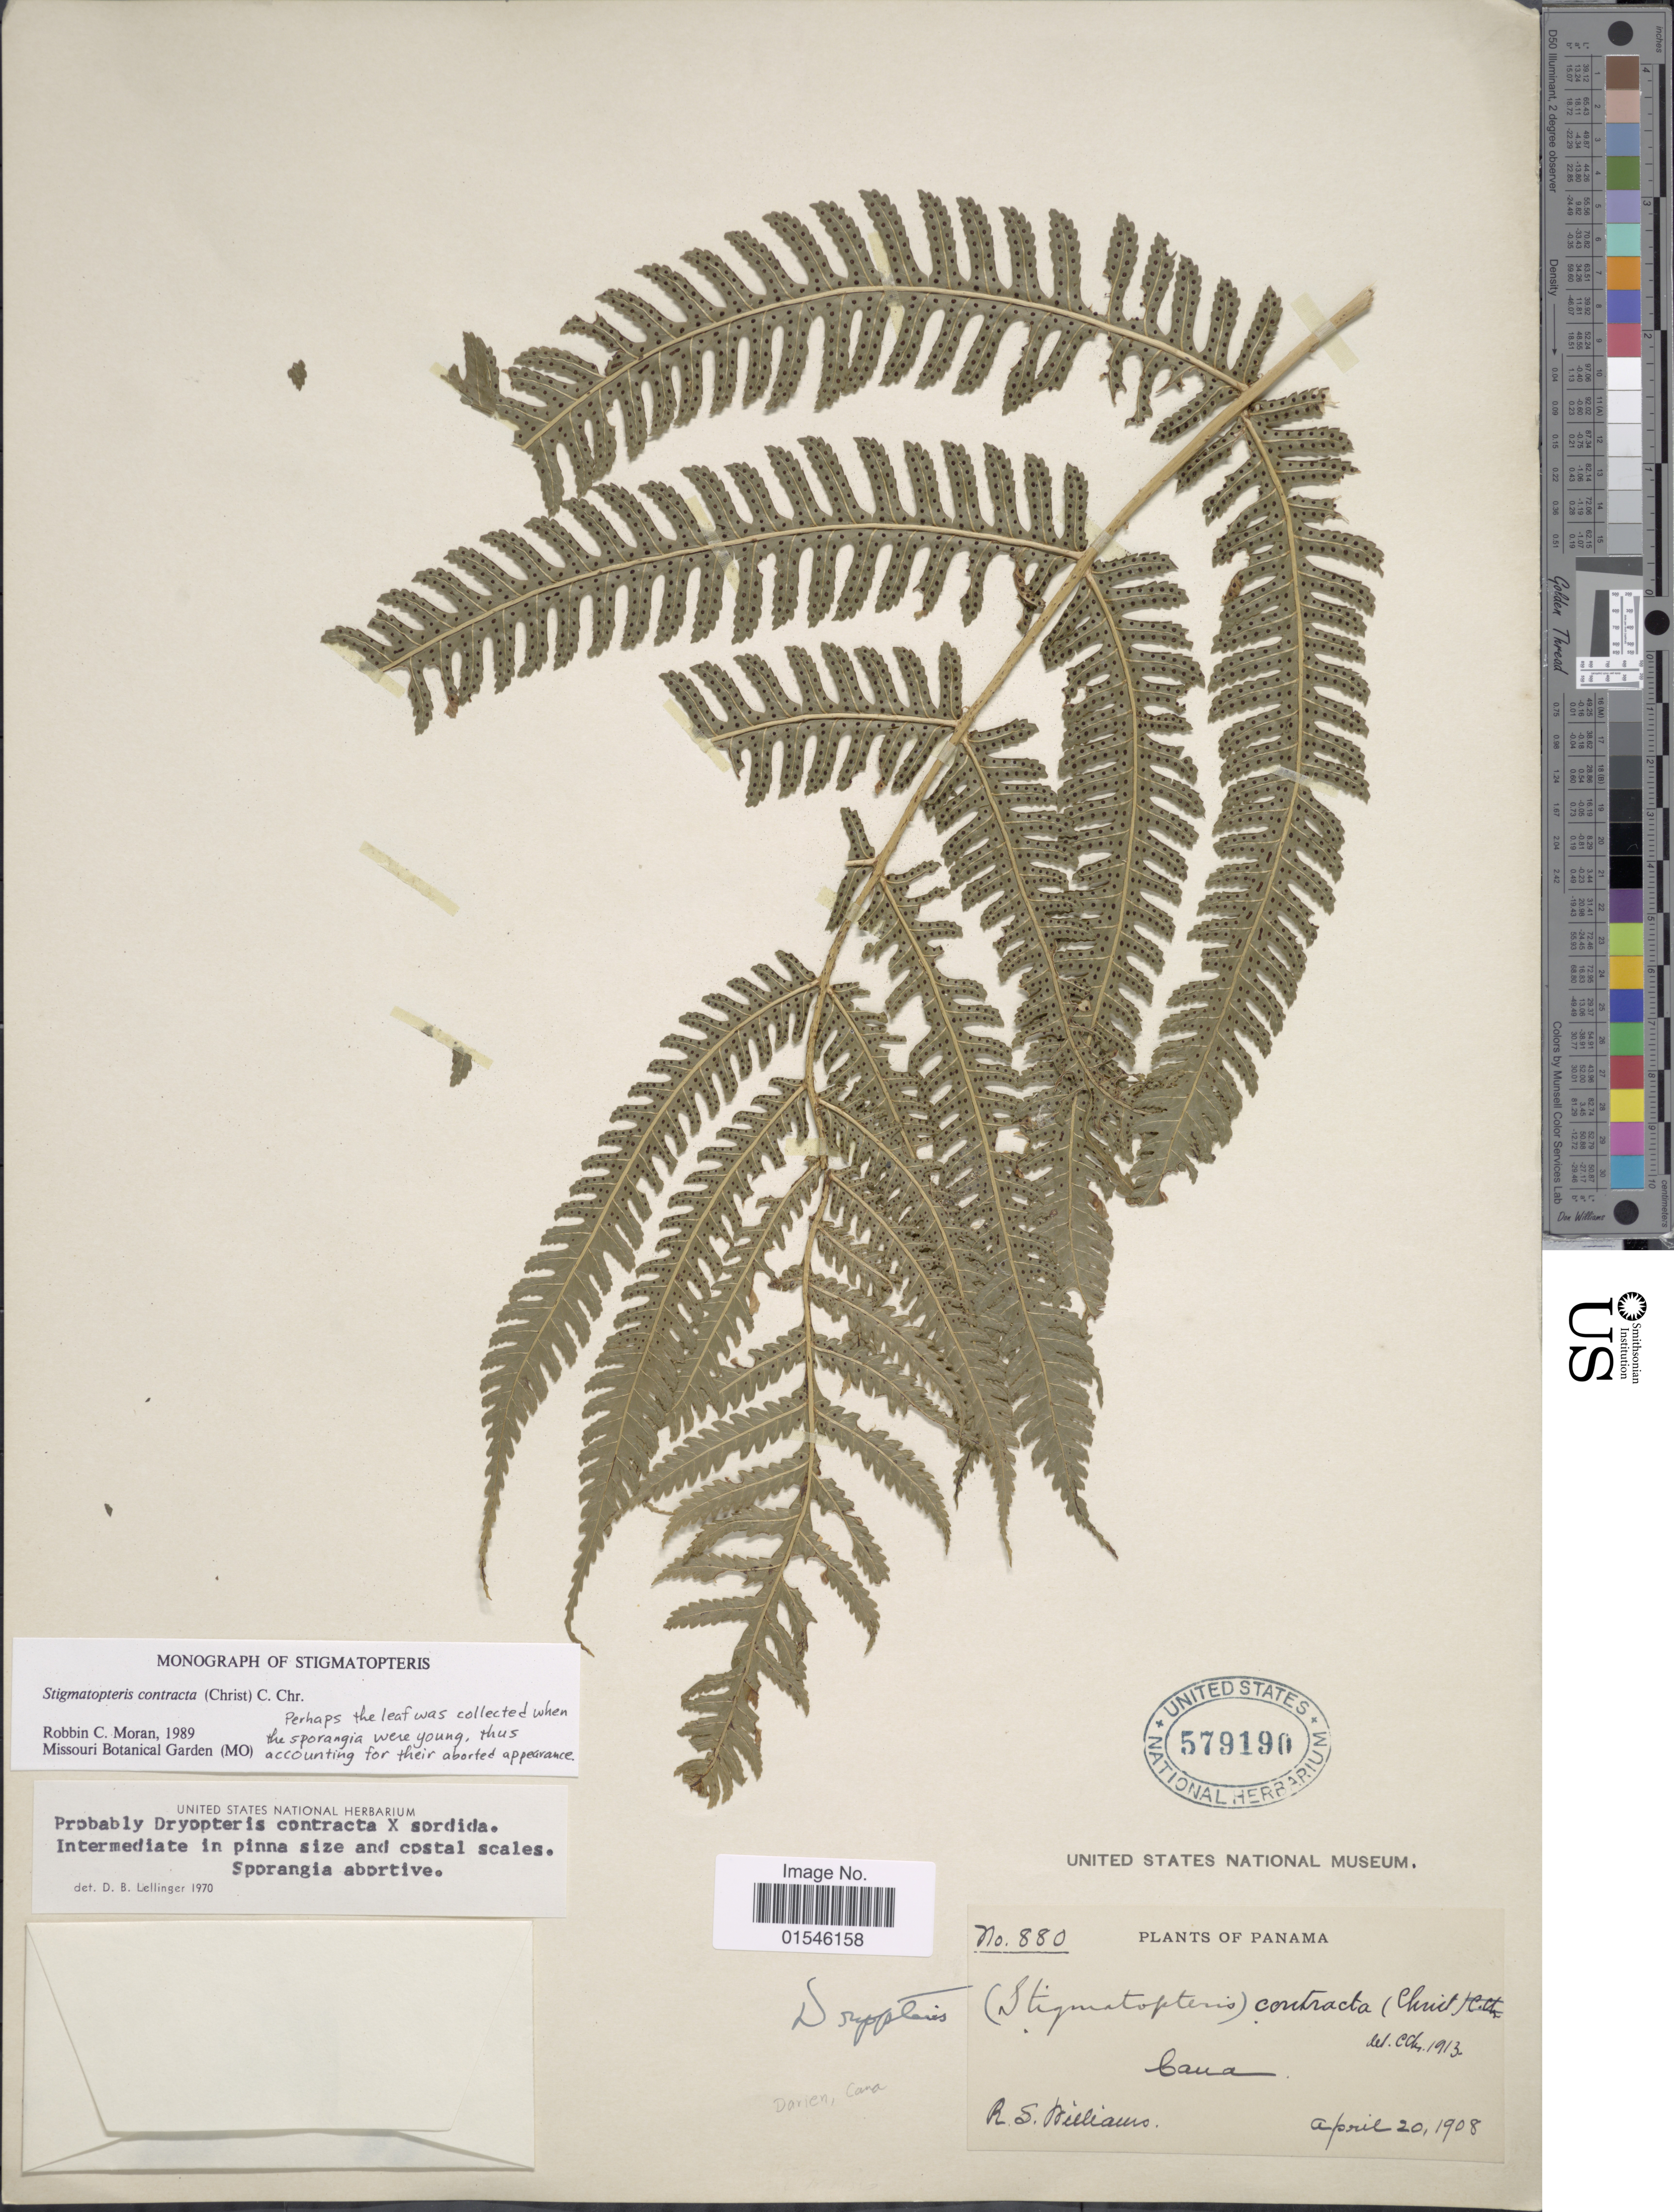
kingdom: Plantae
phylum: Tracheophyta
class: Polypodiopsida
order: Polypodiales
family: Dryopteridaceae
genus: Stigmatopteris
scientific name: Stigmatopteris contracta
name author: (Christ) C. Chr.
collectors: R. S. Williams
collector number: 880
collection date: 1908-04-20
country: Panama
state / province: Darién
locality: Cana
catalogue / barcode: US 579190